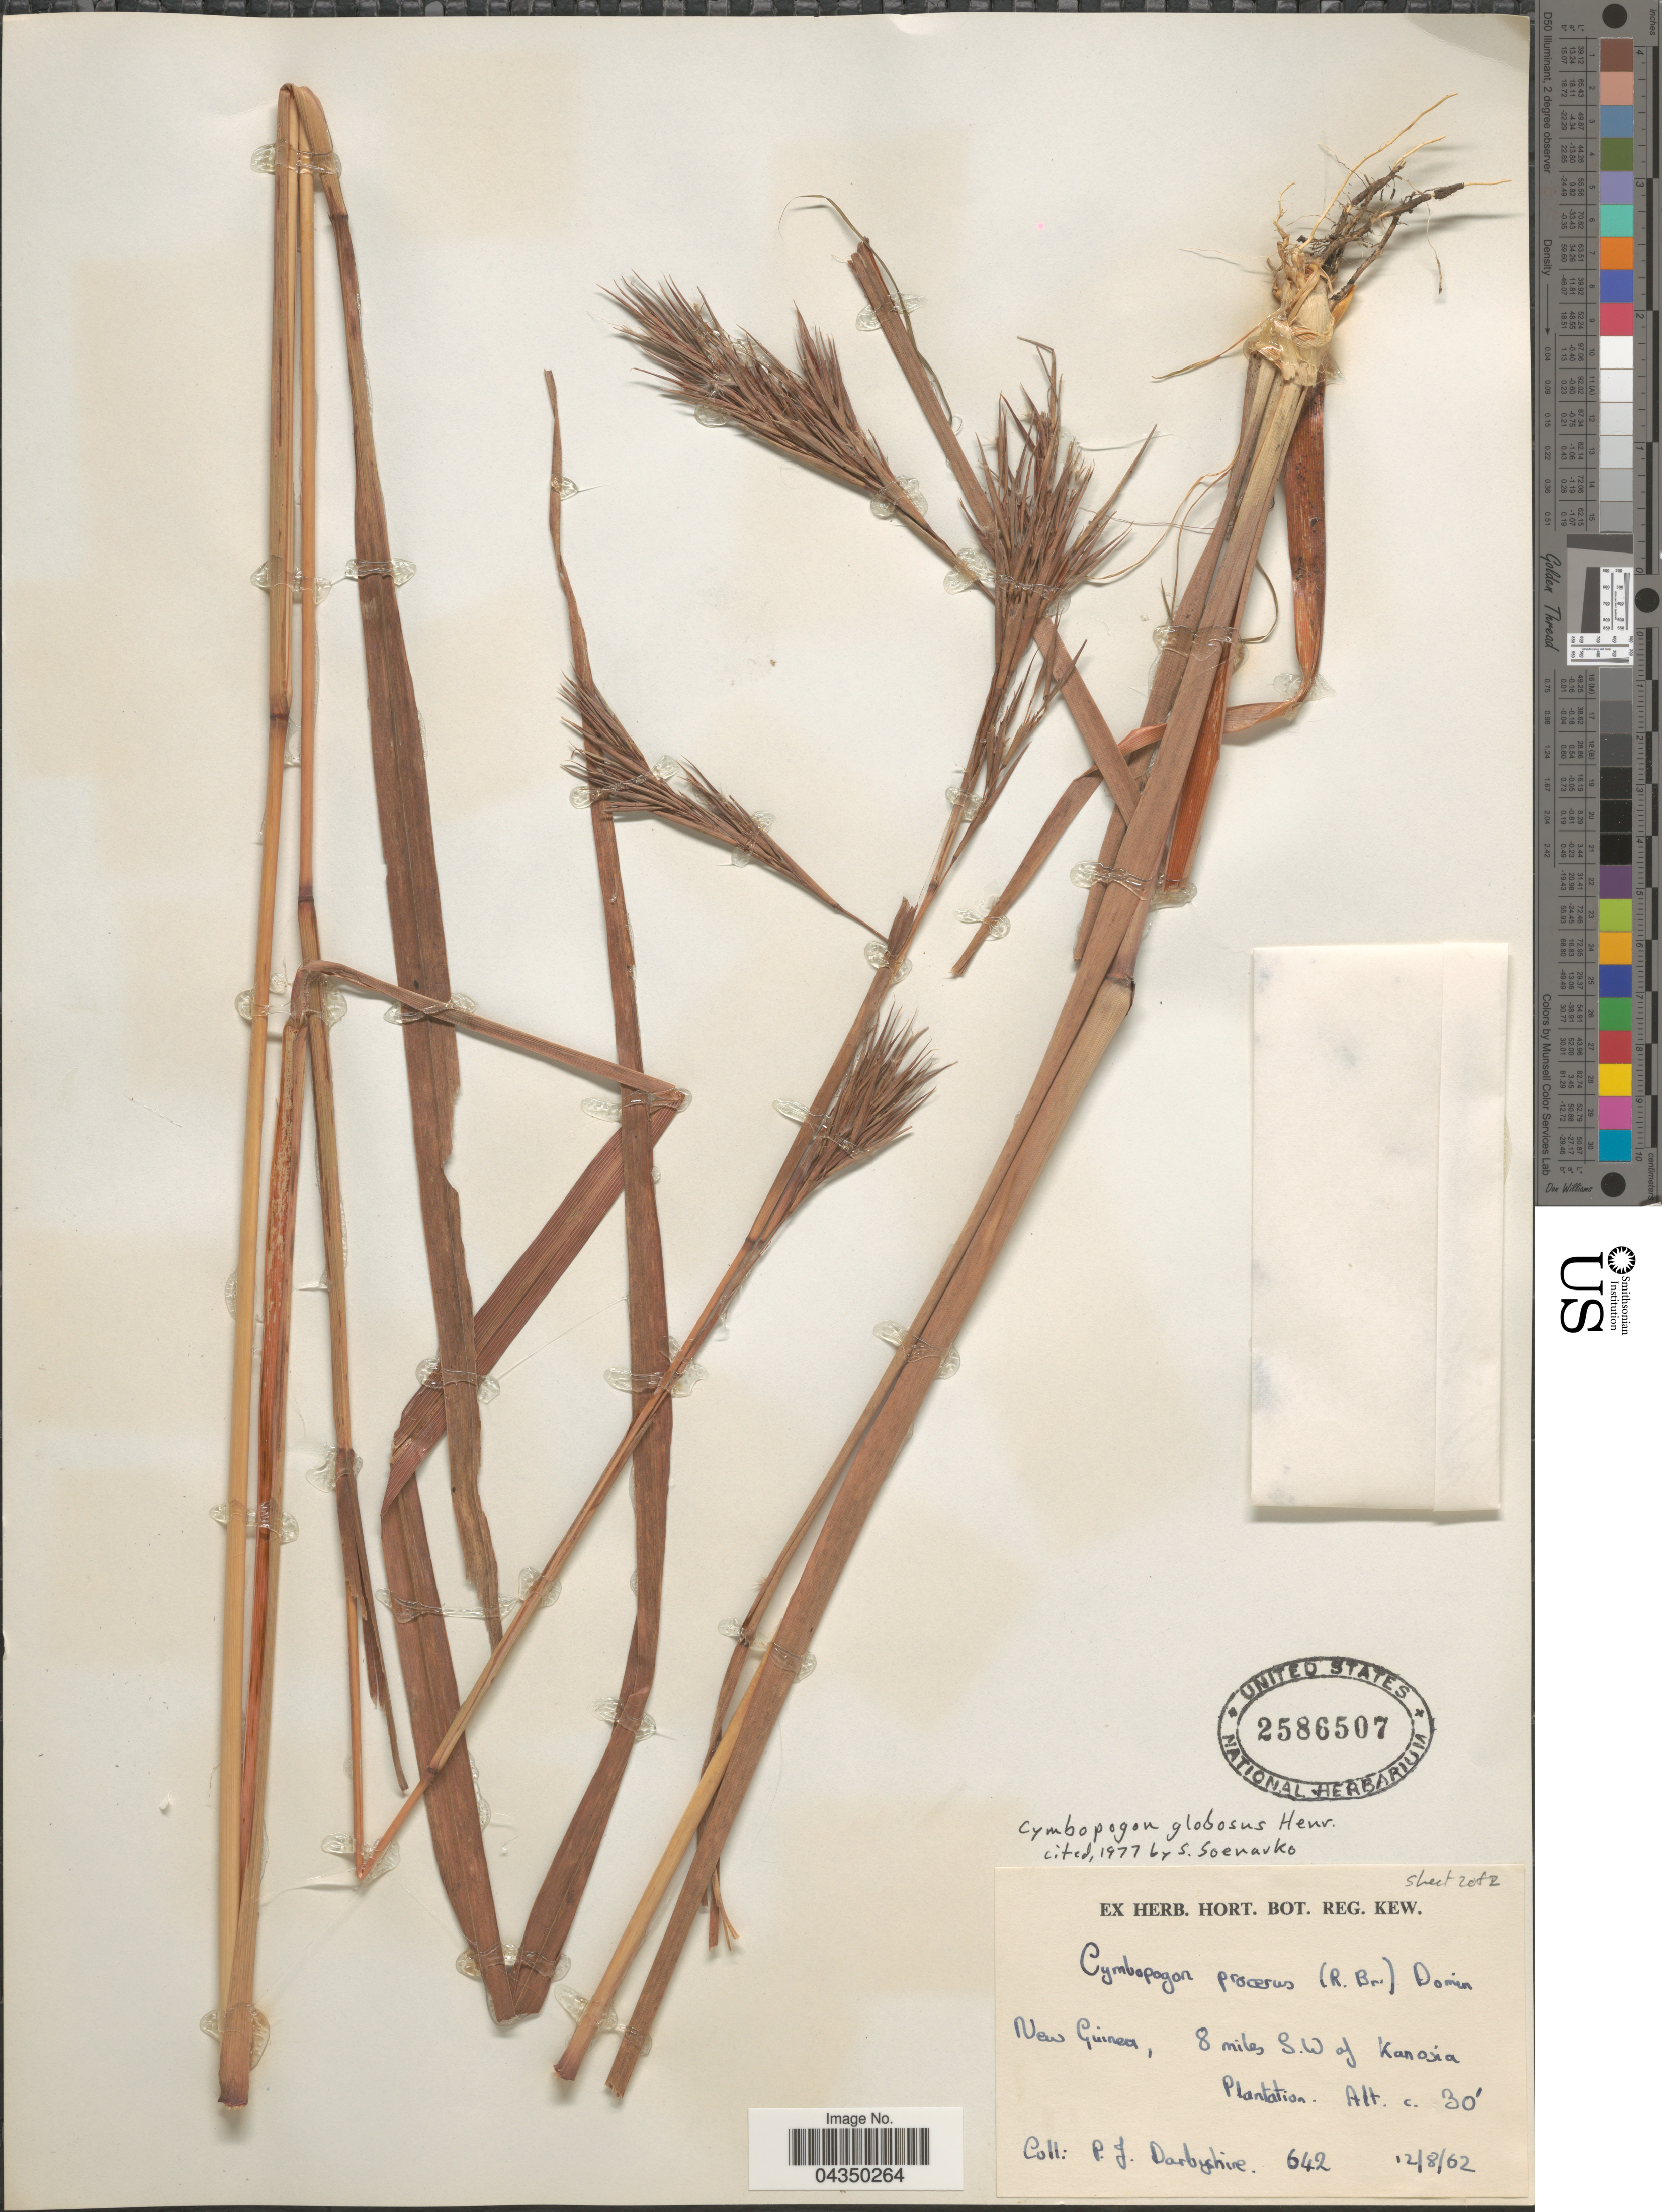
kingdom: Plantae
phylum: Tracheophyta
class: Liliopsida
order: Poales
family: Poaceae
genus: Cymbopogon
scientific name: Cymbopogon globosus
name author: Henr.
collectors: P. Darbyshire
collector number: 642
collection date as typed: Transcribed d/m/y: 12/8/62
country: Papua New Guinea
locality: New Guinea. 8 miles S.W. of Kanosia Plantation.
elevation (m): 9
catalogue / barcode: US 2586507